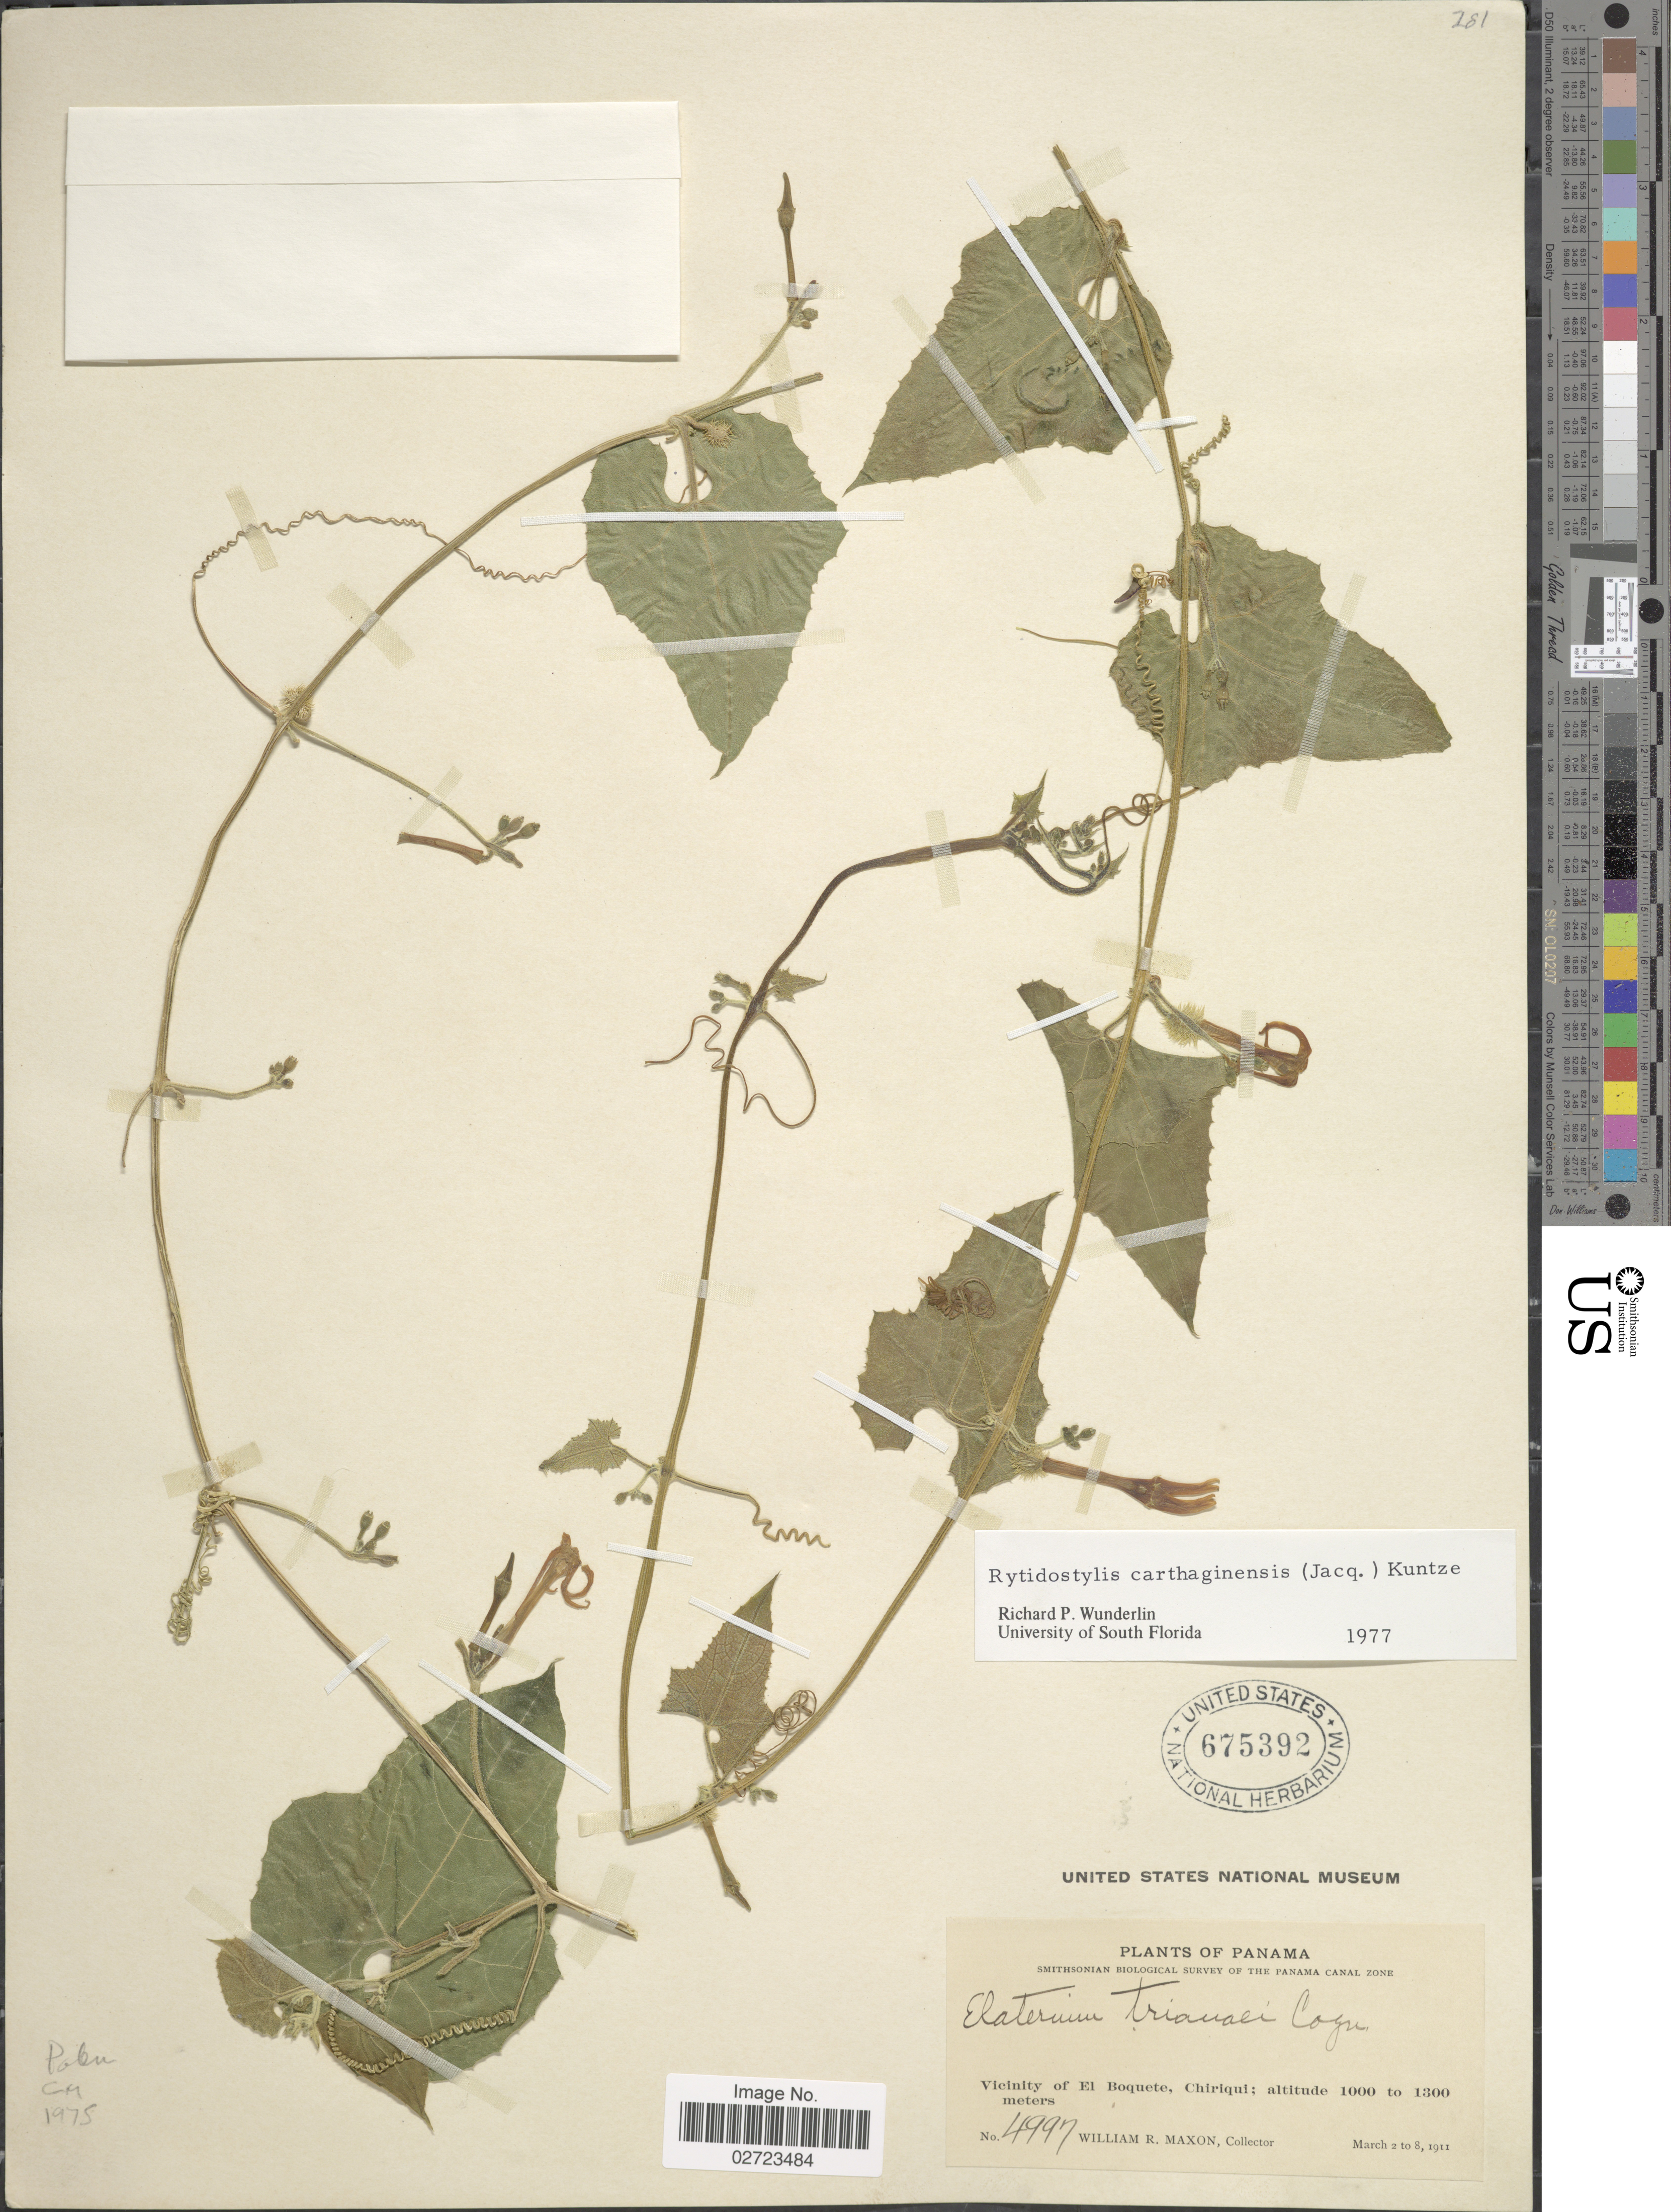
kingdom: Plantae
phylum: Tracheophyta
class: Magnoliopsida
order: Cucurbitales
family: Cucurbitaceae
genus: Cyclanthera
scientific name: Cyclanthera carthagenensis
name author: (Jacq.) H. Schaef. & S.S. Renner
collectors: W. R. Maxon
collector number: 4997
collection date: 1911-03-02/1911-03-08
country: Panama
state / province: Chiriqui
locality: The Panama Canal Zone, Vicinity of El Boquete.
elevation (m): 1000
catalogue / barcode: US 675392